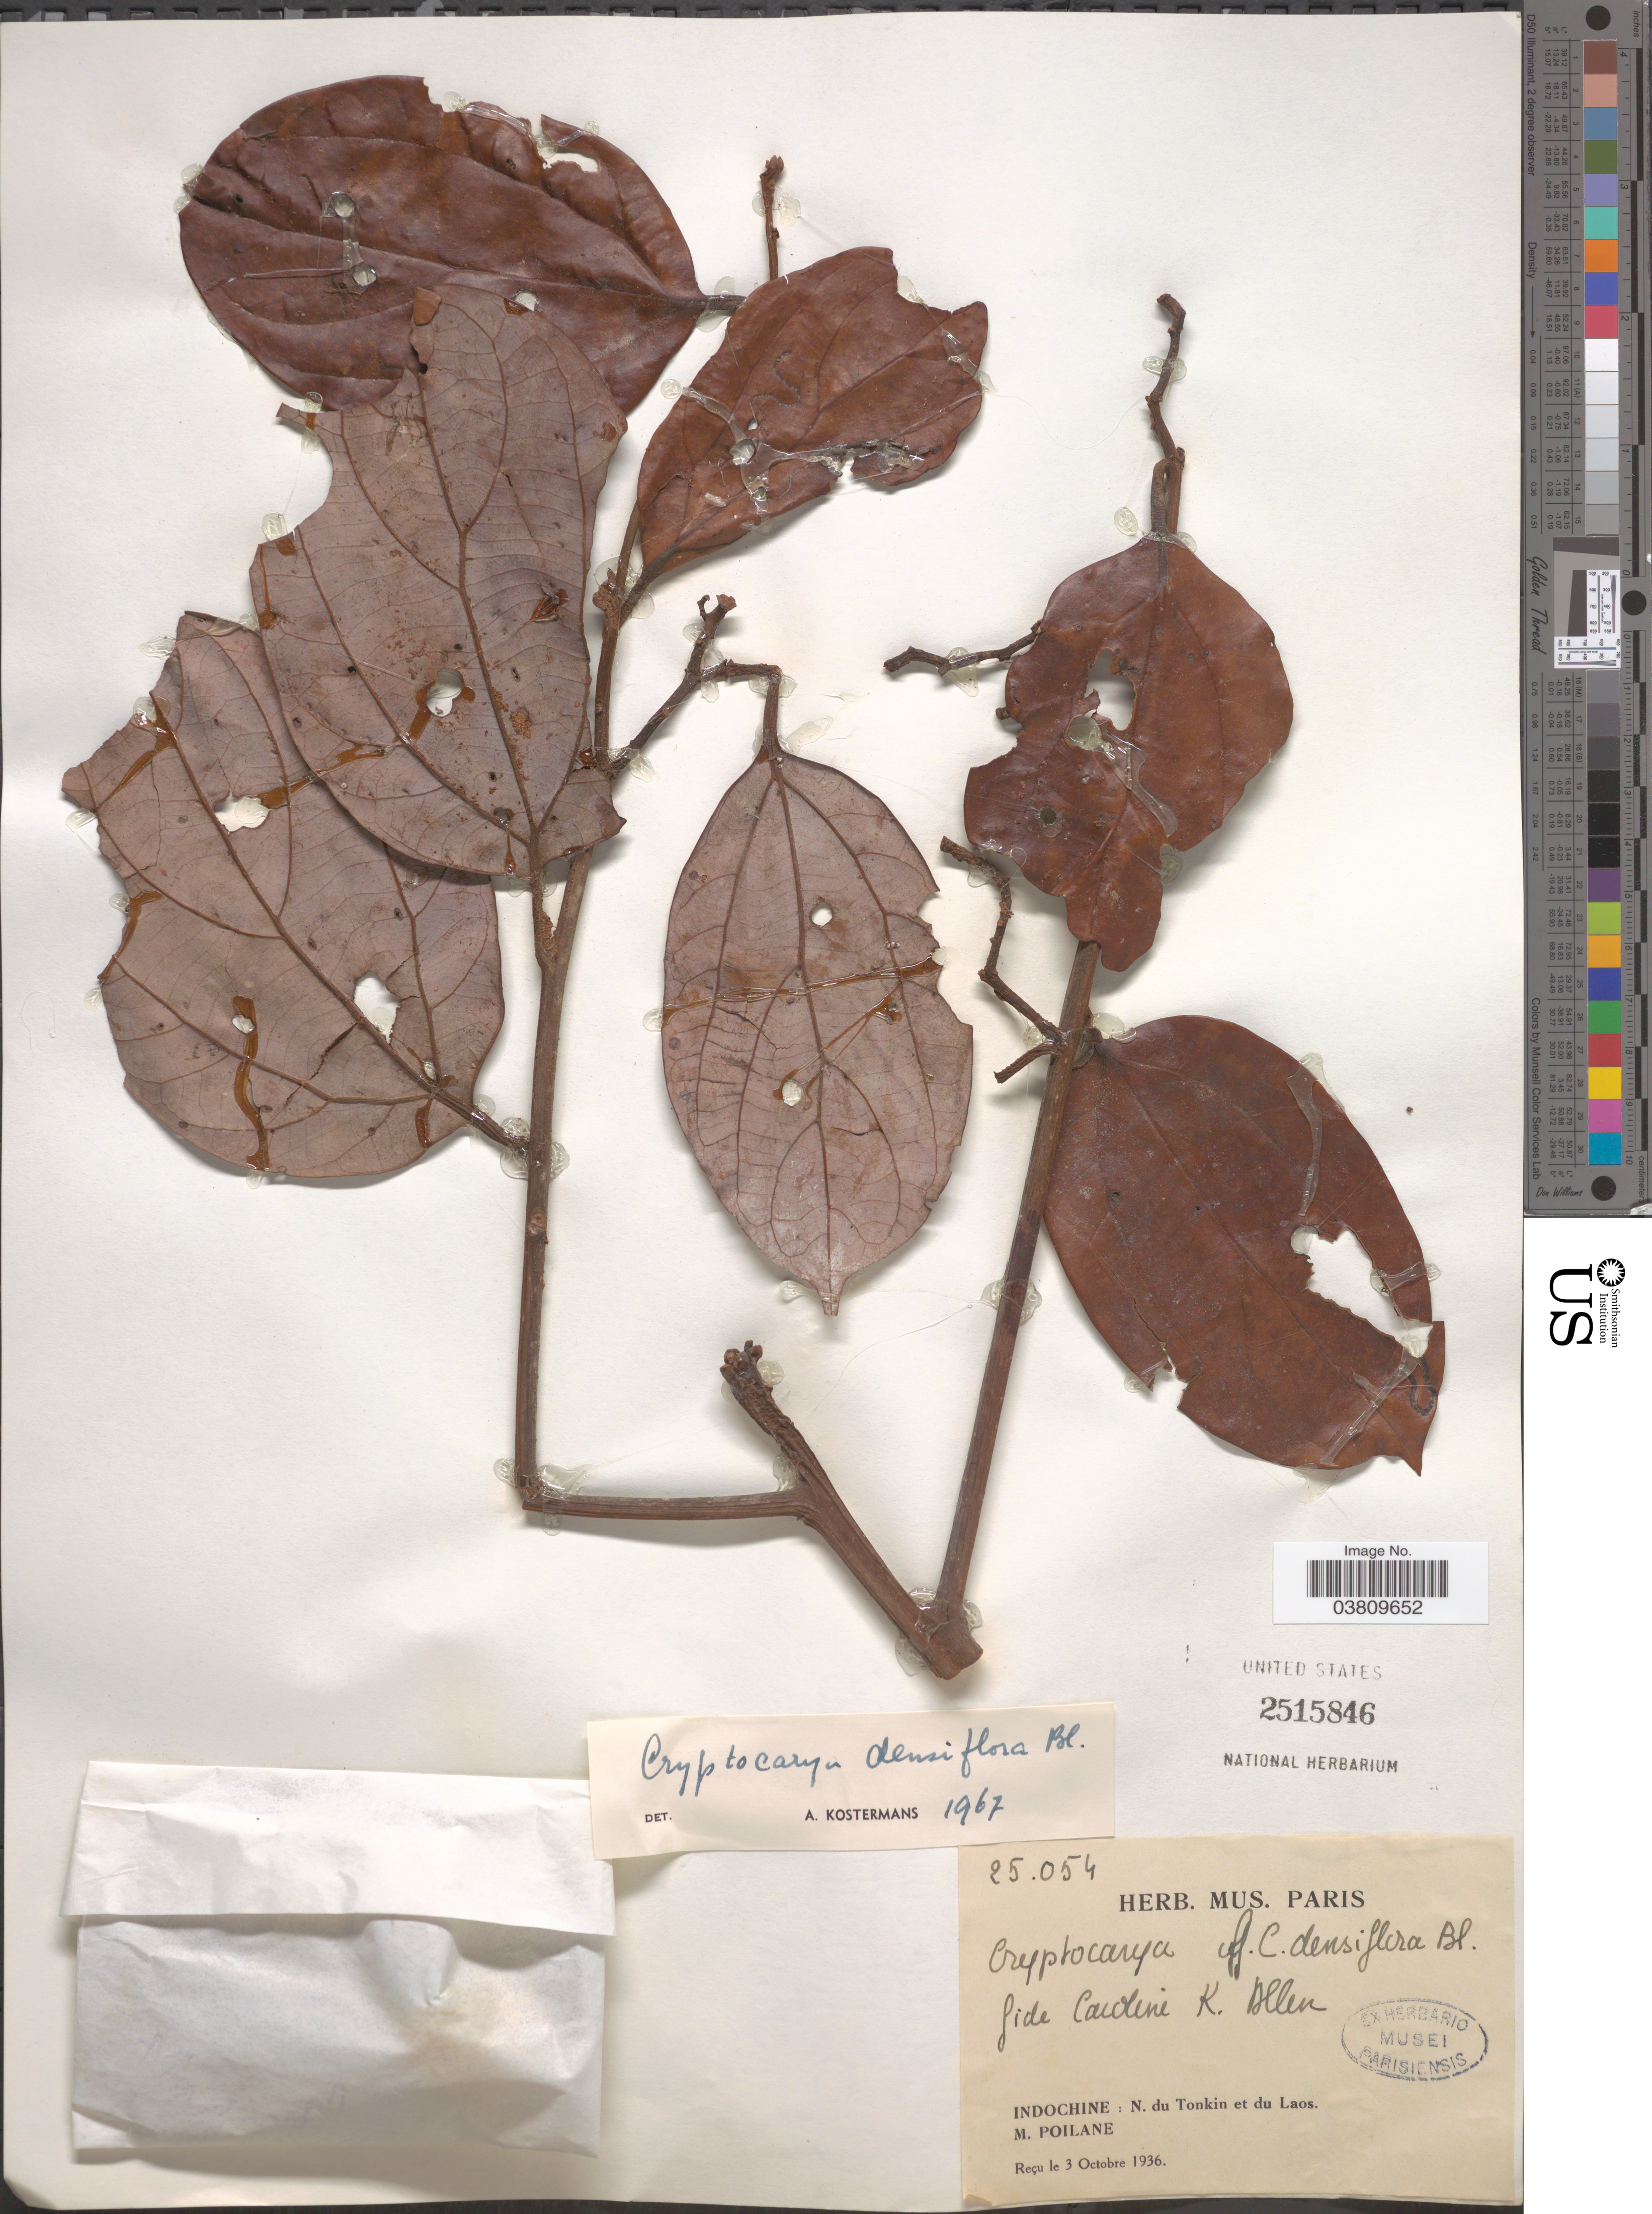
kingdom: Plantae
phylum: Tracheophyta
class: Magnoliopsida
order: Laurales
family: Lauraceae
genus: Cryptocarya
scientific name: Cryptocarya densiflora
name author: Blume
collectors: M. Poilane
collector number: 25054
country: Laos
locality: Indochine: N. du Tonkin et du Laos.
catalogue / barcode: US 2515846